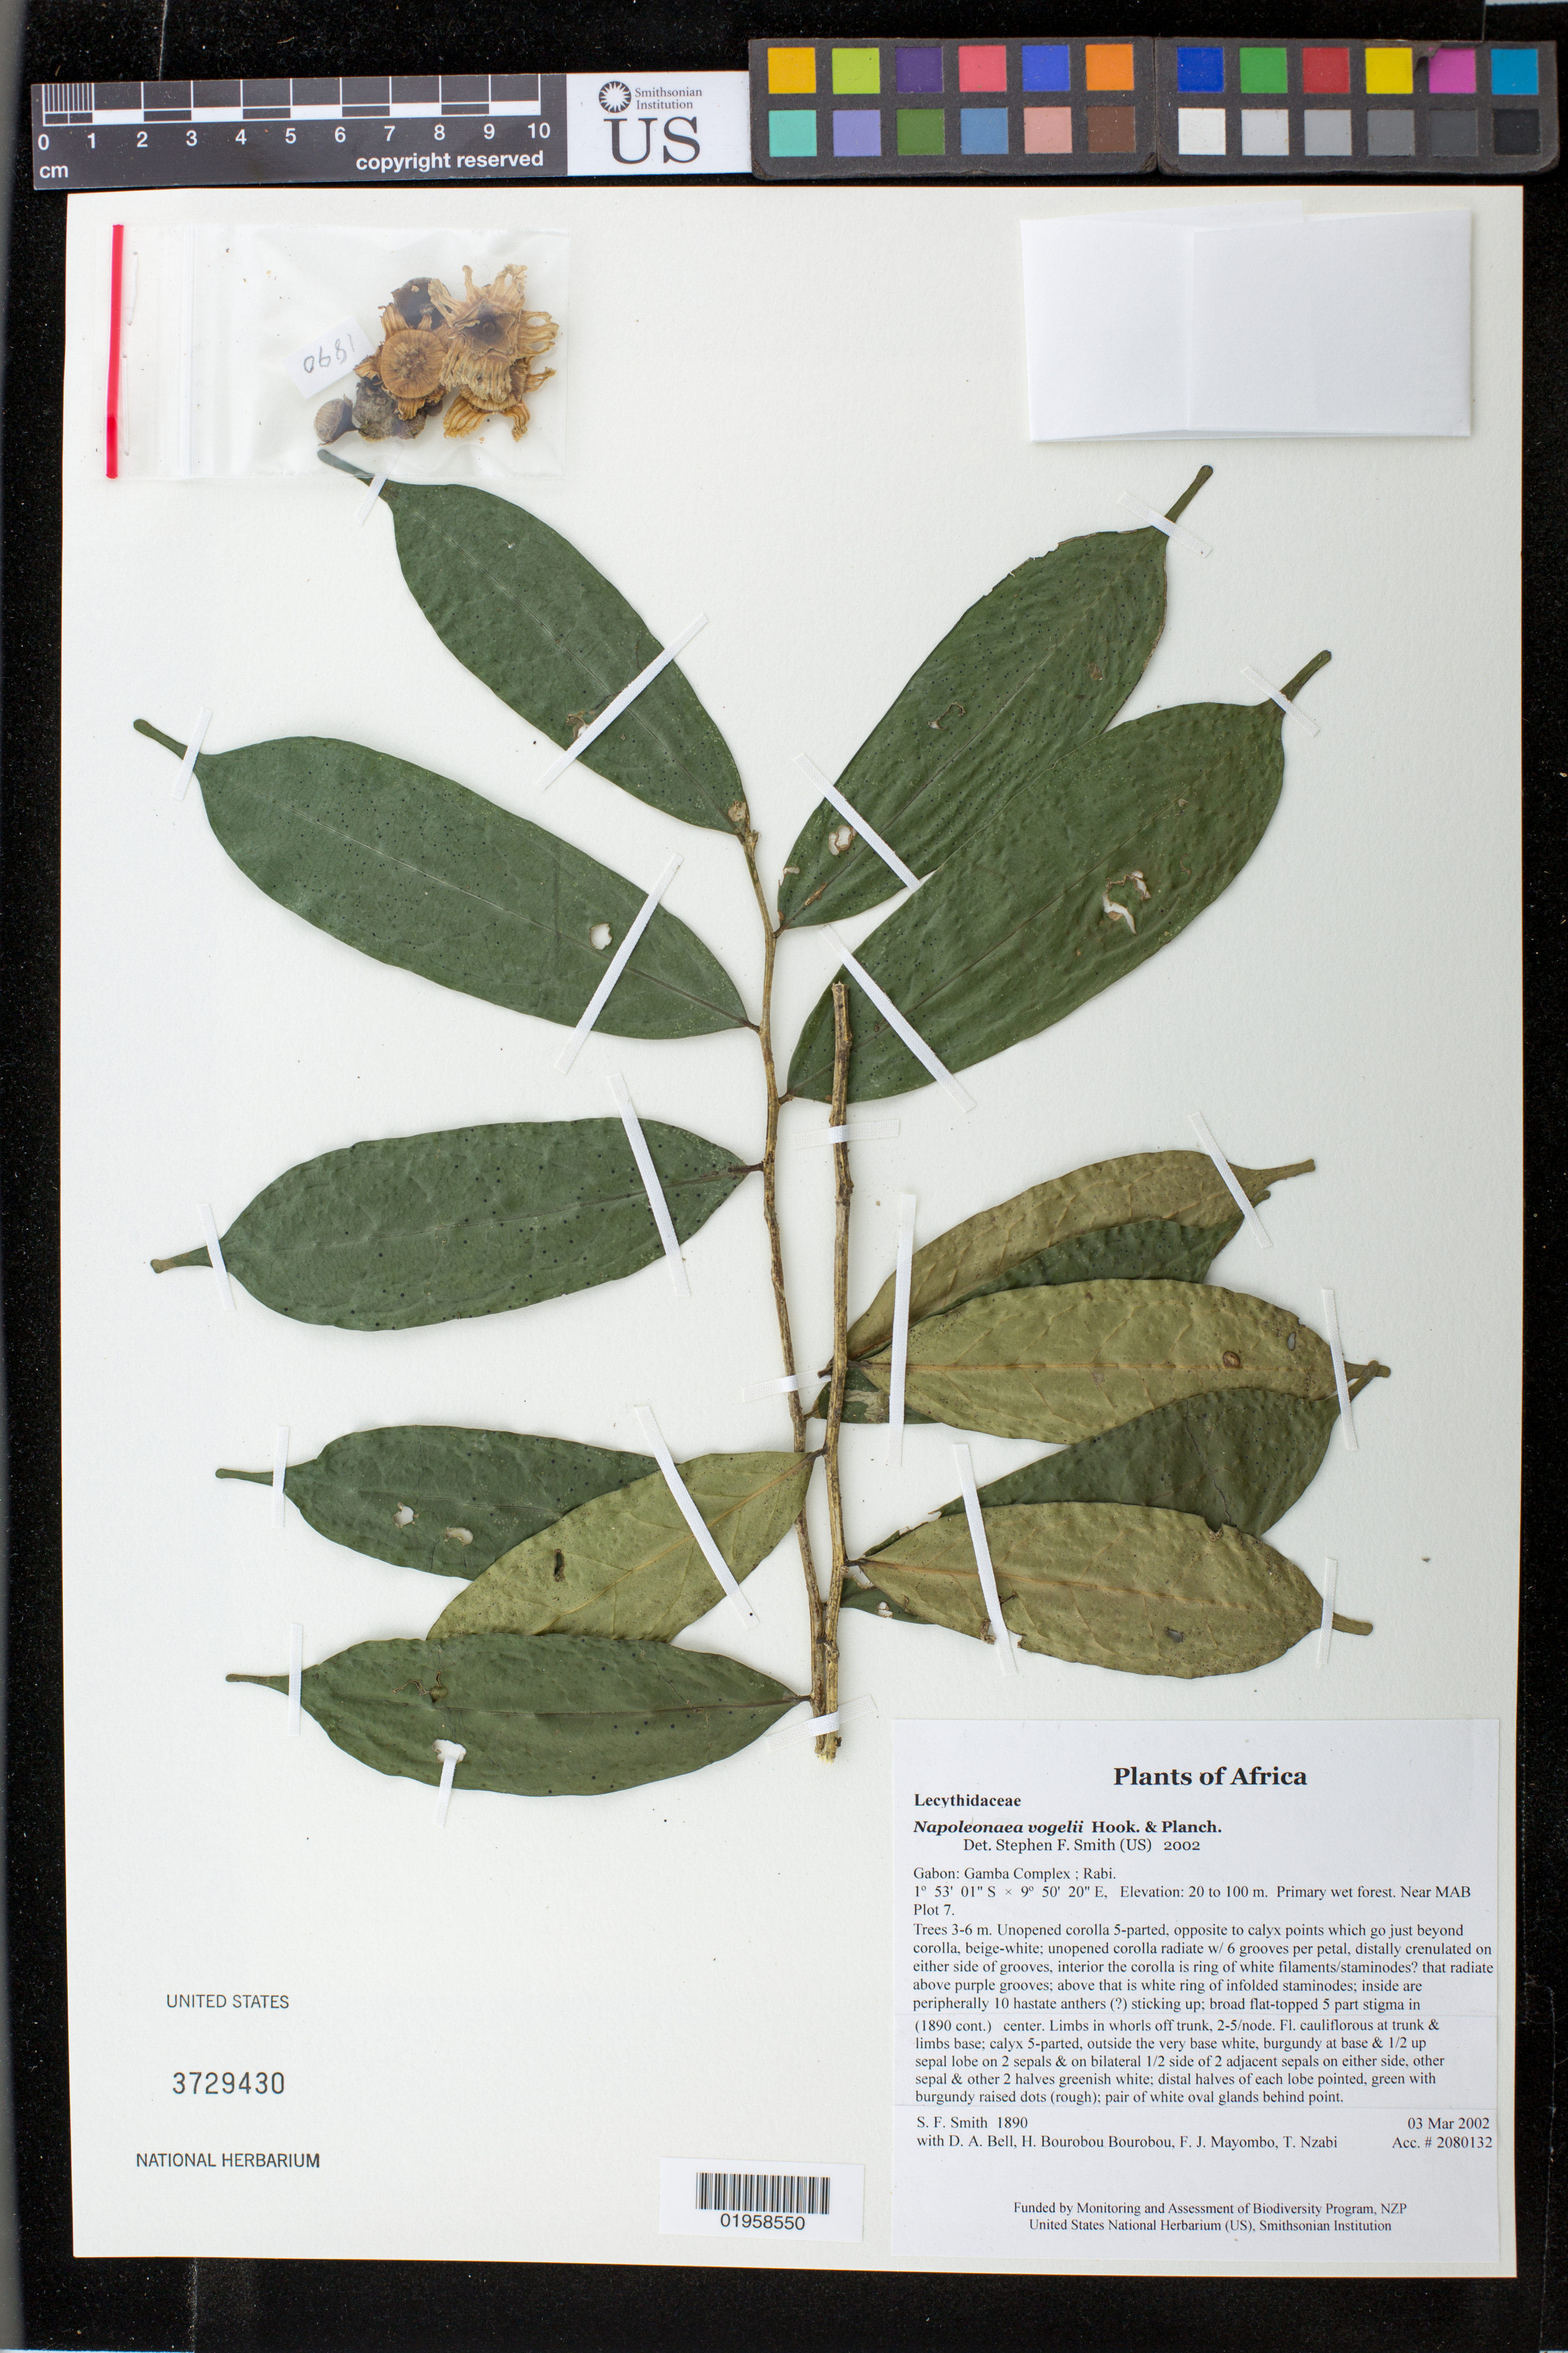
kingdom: Plantae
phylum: Tracheophyta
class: Magnoliopsida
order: Ericales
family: Lecythidaceae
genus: Napoleonaea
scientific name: Napoleonaea vogelii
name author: Hook. & Planch.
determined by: Smith, Stephen F., (US), NMNH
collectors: S.F. Smith, D. A. Bell, H. Bourobou Bourobou & F. J. Mayombo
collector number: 1890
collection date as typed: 03 Mar 2002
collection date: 2002-03-03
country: Gabon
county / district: Gamba Complex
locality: Rabi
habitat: Primary wet forest. Near MAB Plot 7.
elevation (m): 20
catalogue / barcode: US 3729430